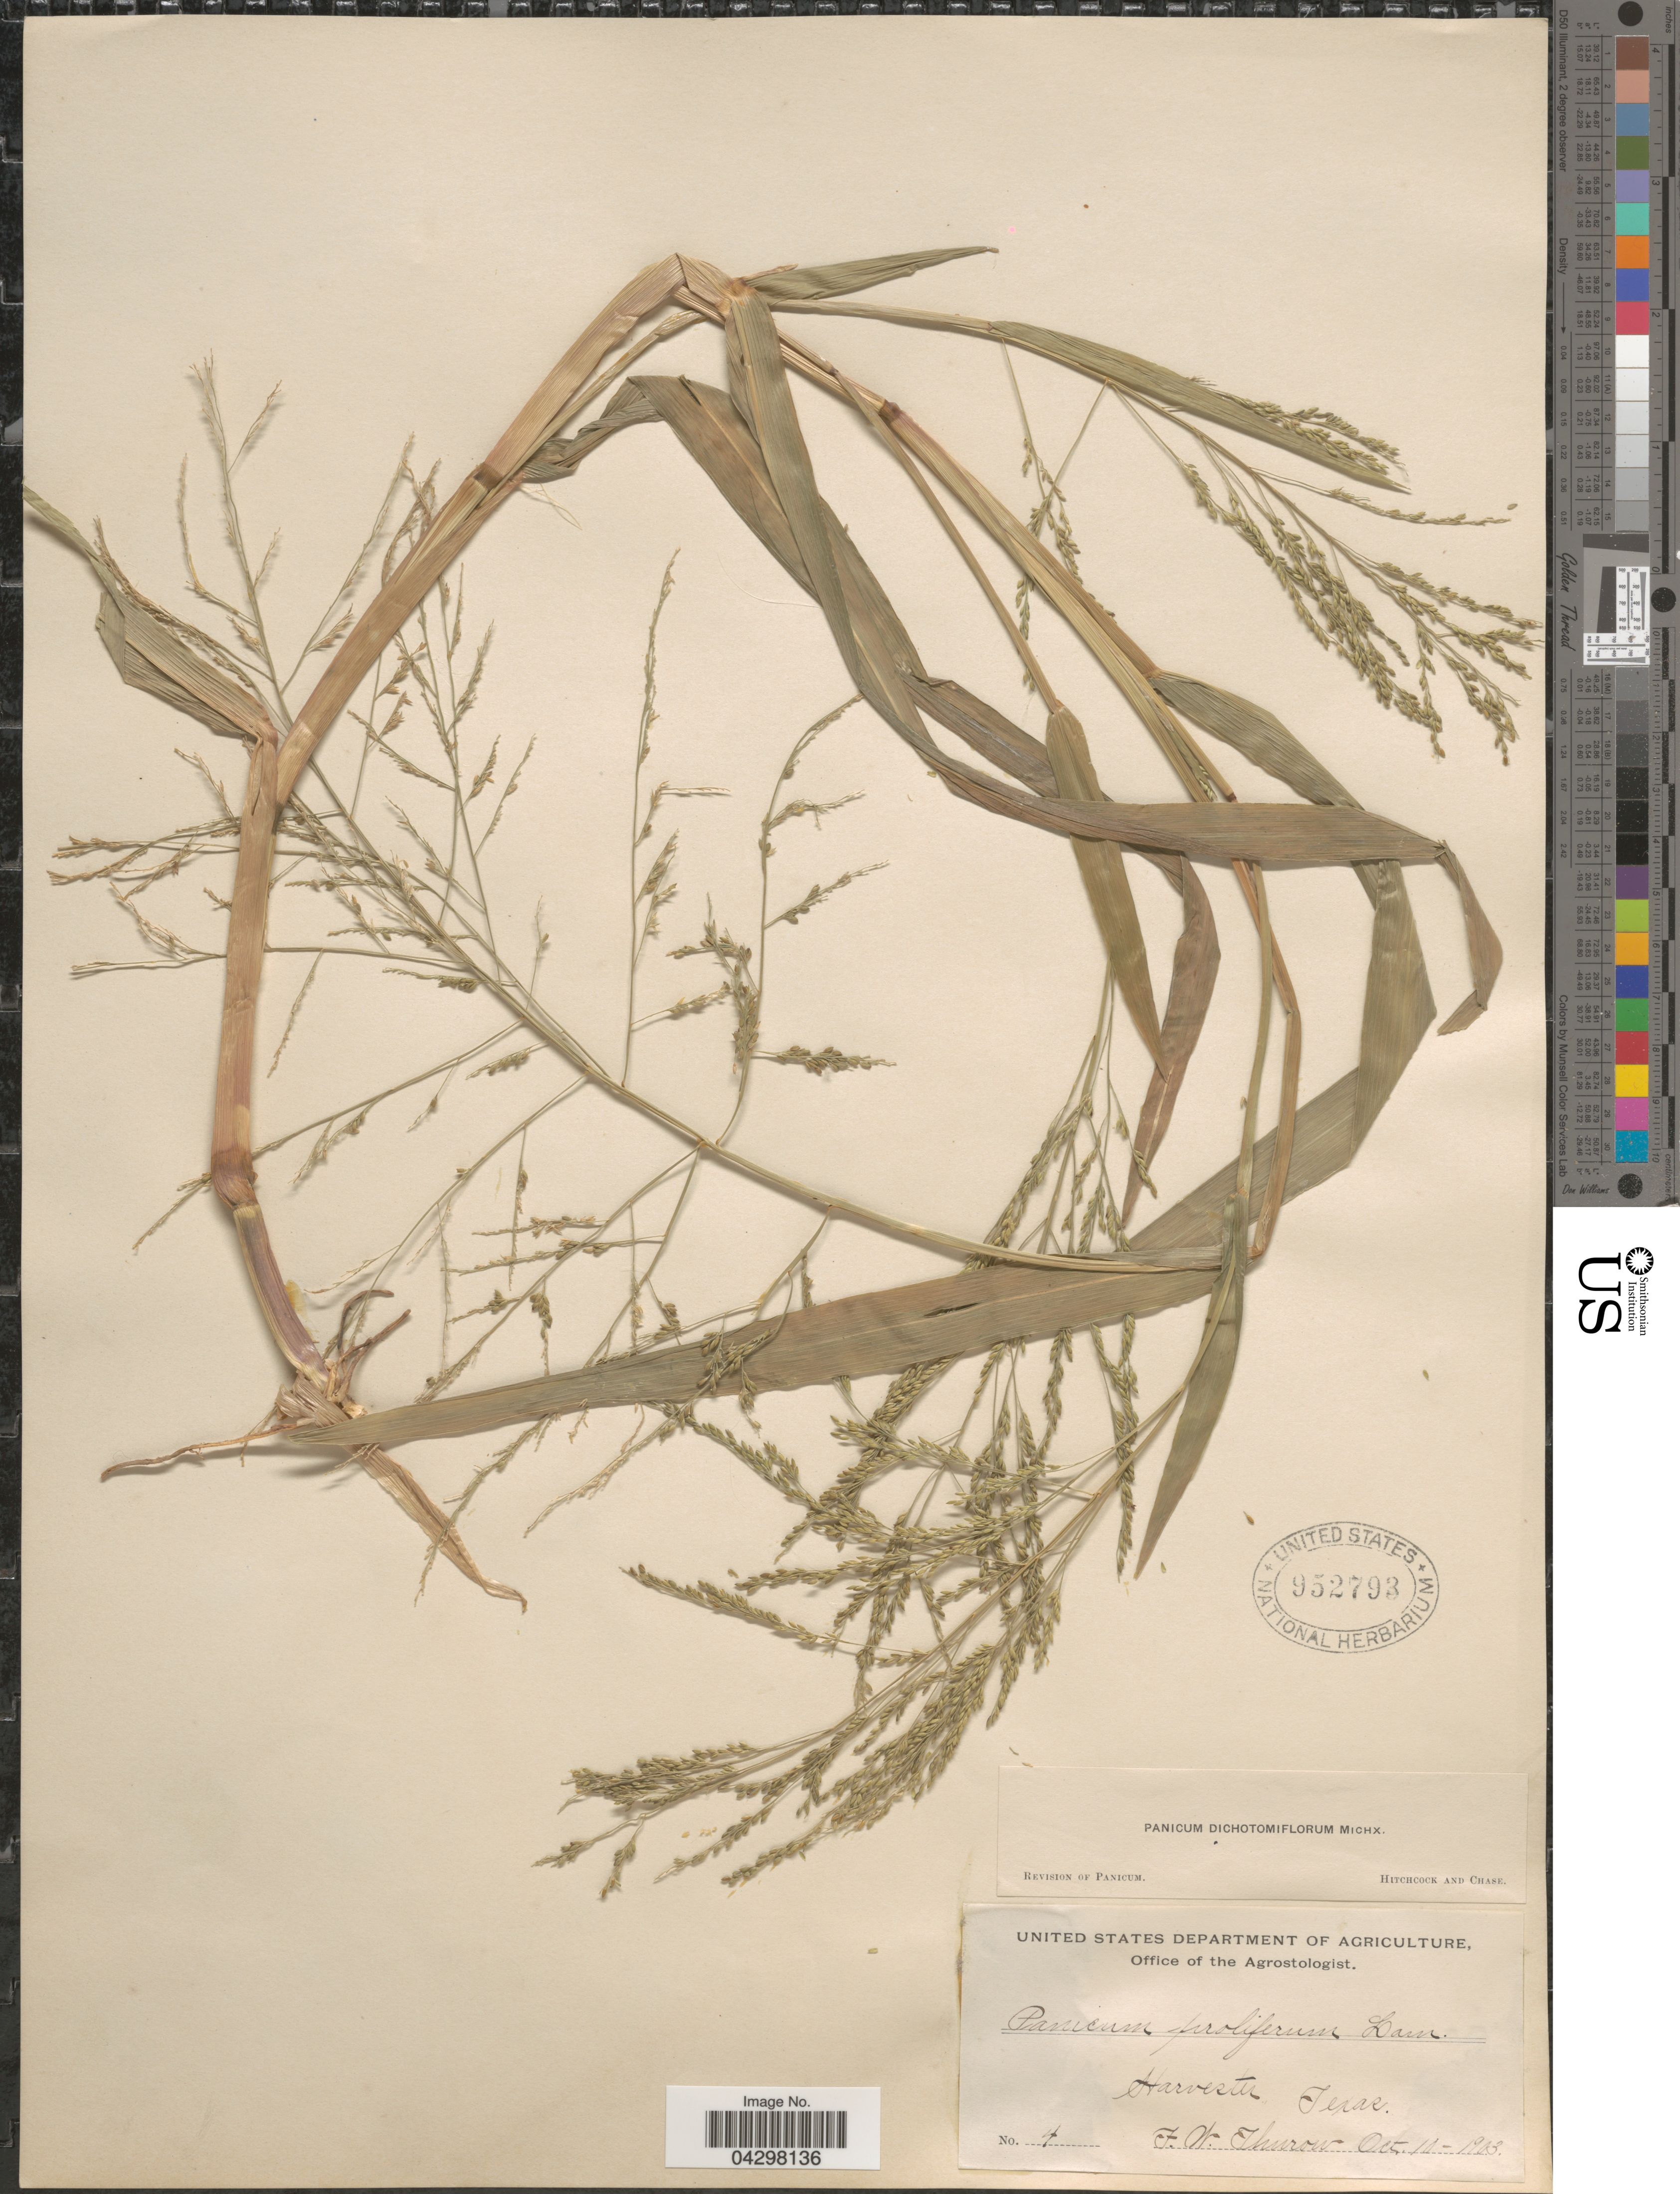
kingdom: Plantae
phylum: Tracheophyta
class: Liliopsida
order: Poales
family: Poaceae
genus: Panicum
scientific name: Panicum dichotomiflorum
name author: Michx.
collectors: F. W. Thurow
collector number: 4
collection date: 1903-10-10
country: United States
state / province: Texas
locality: Harvester.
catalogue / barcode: US 952793